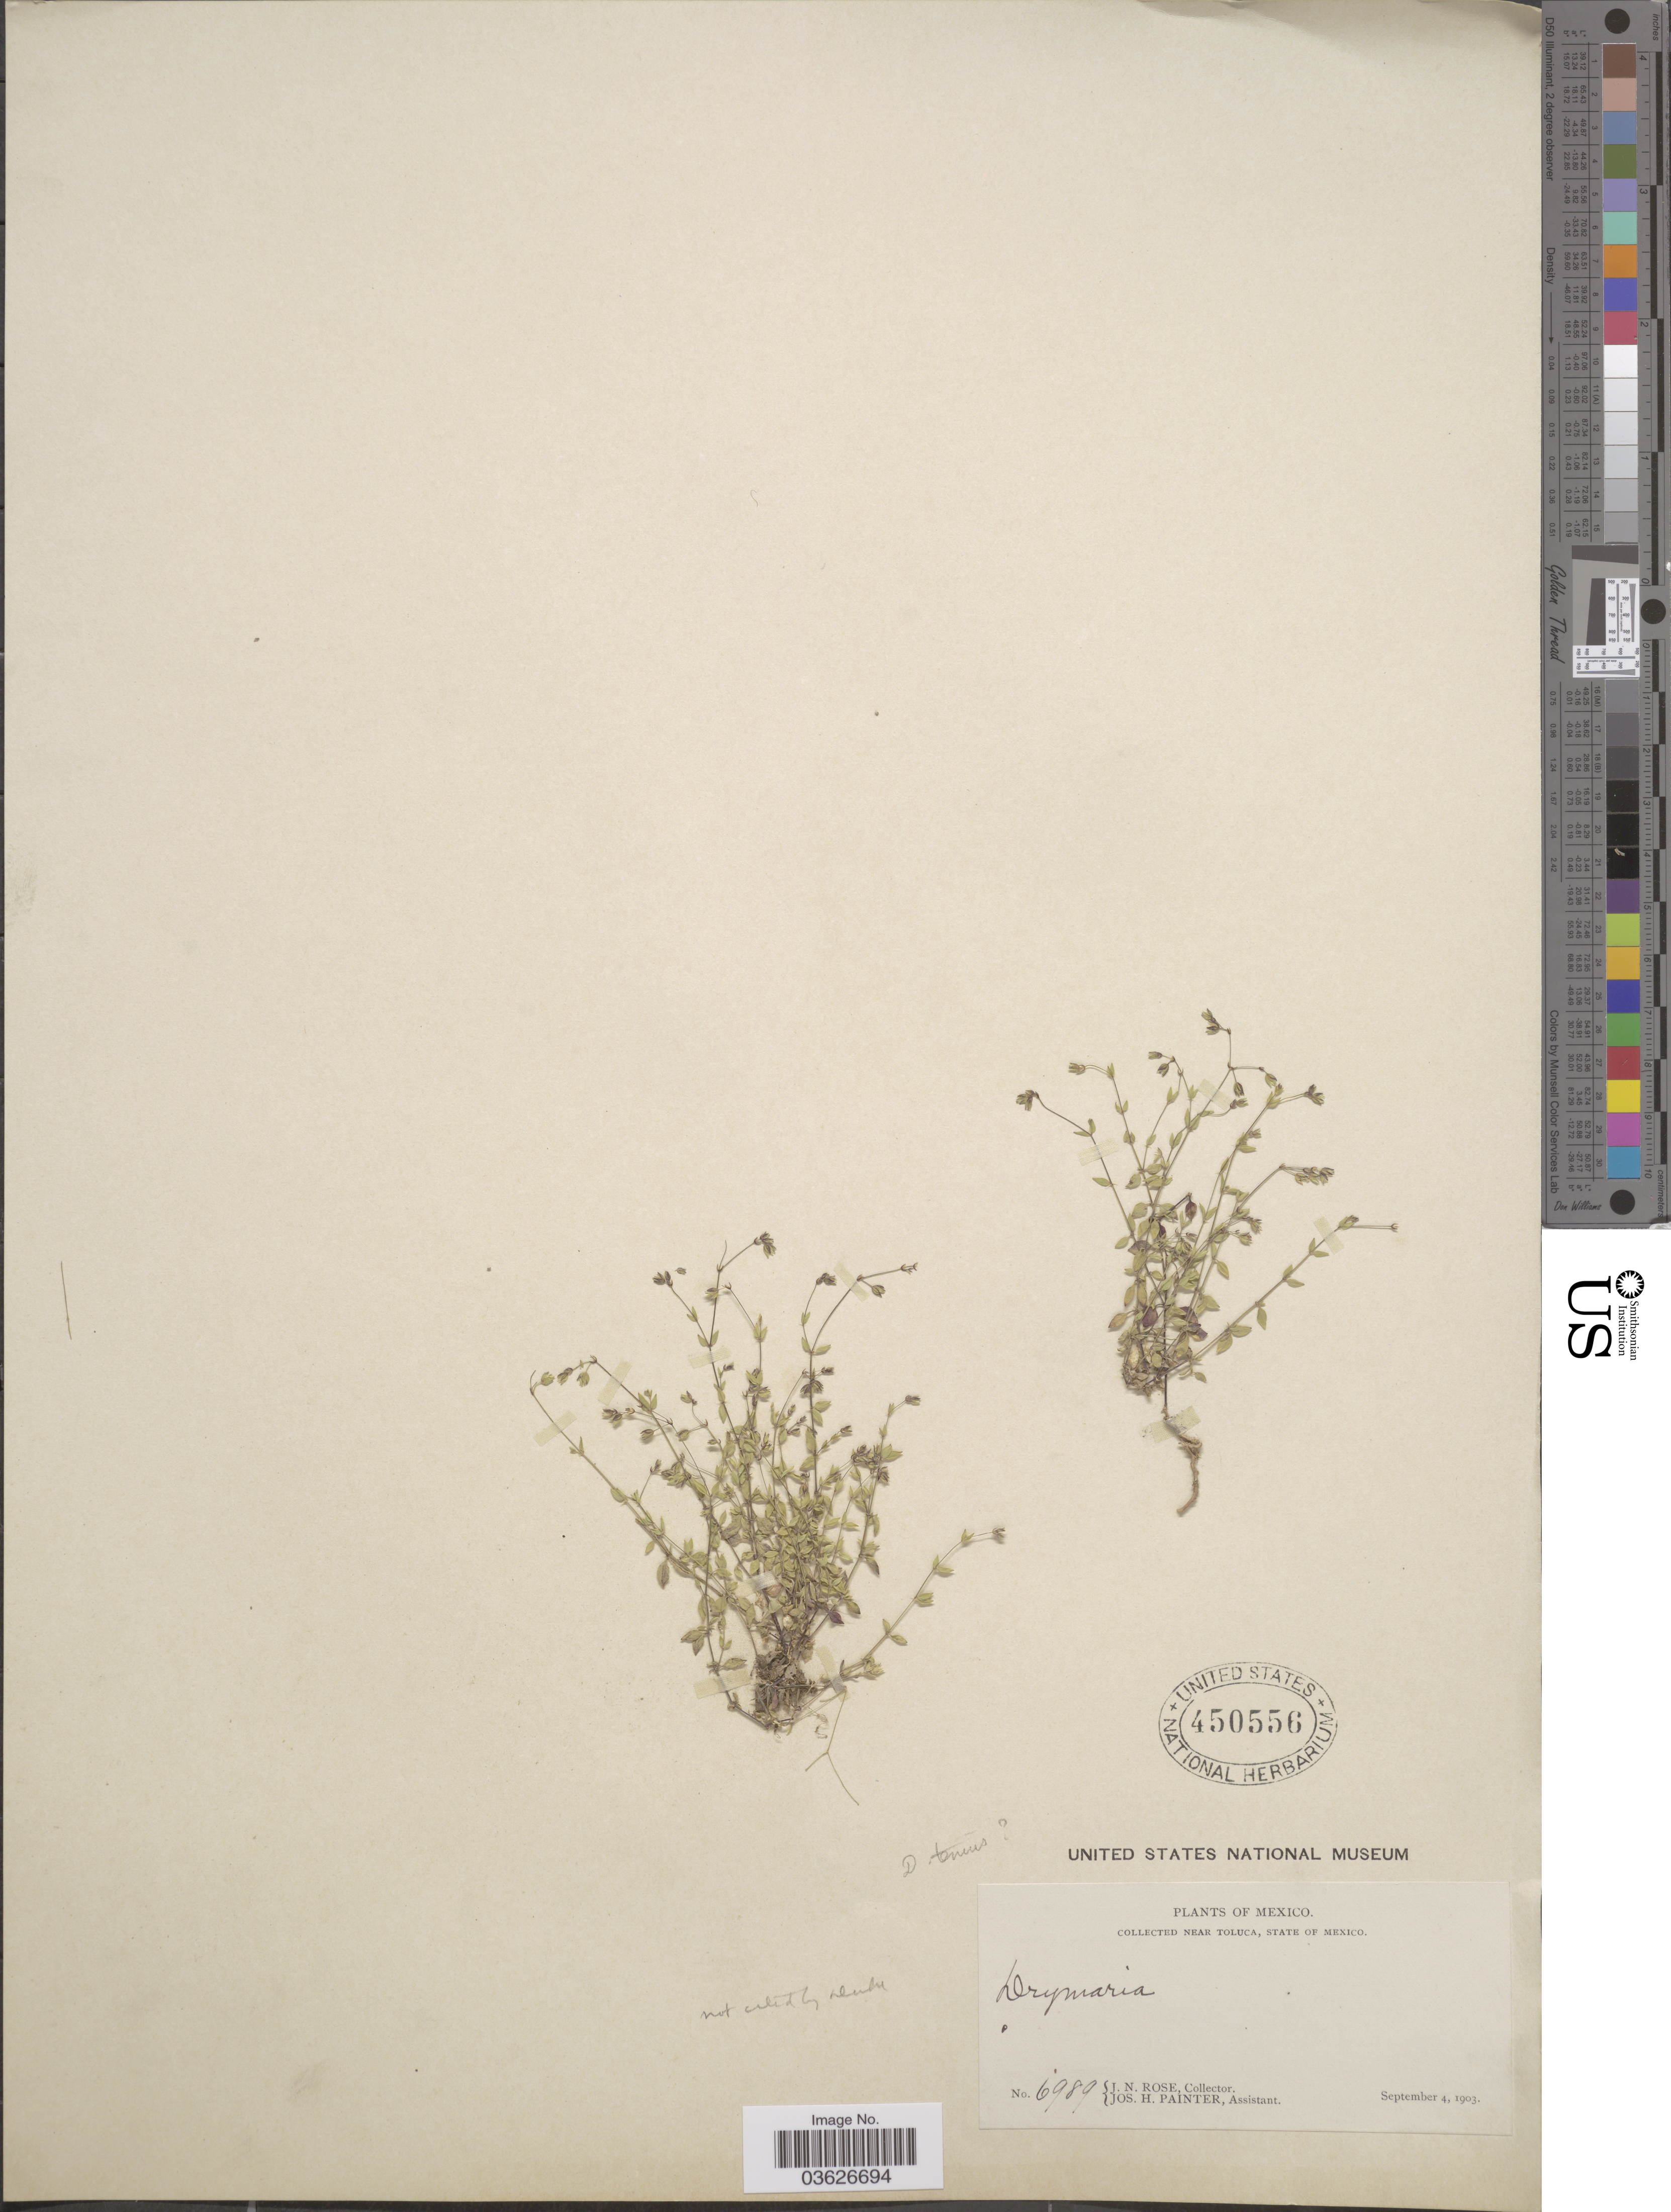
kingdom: Plantae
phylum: Tracheophyta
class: Magnoliopsida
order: Caryophyllales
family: Caryophyllaceae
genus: Drymaria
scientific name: Drymaria tenuis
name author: S. Watson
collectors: J. N. Rose & J. H. Painter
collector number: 6989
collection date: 1903-09-04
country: Mexico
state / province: México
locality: Near Toluca.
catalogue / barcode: US 450556